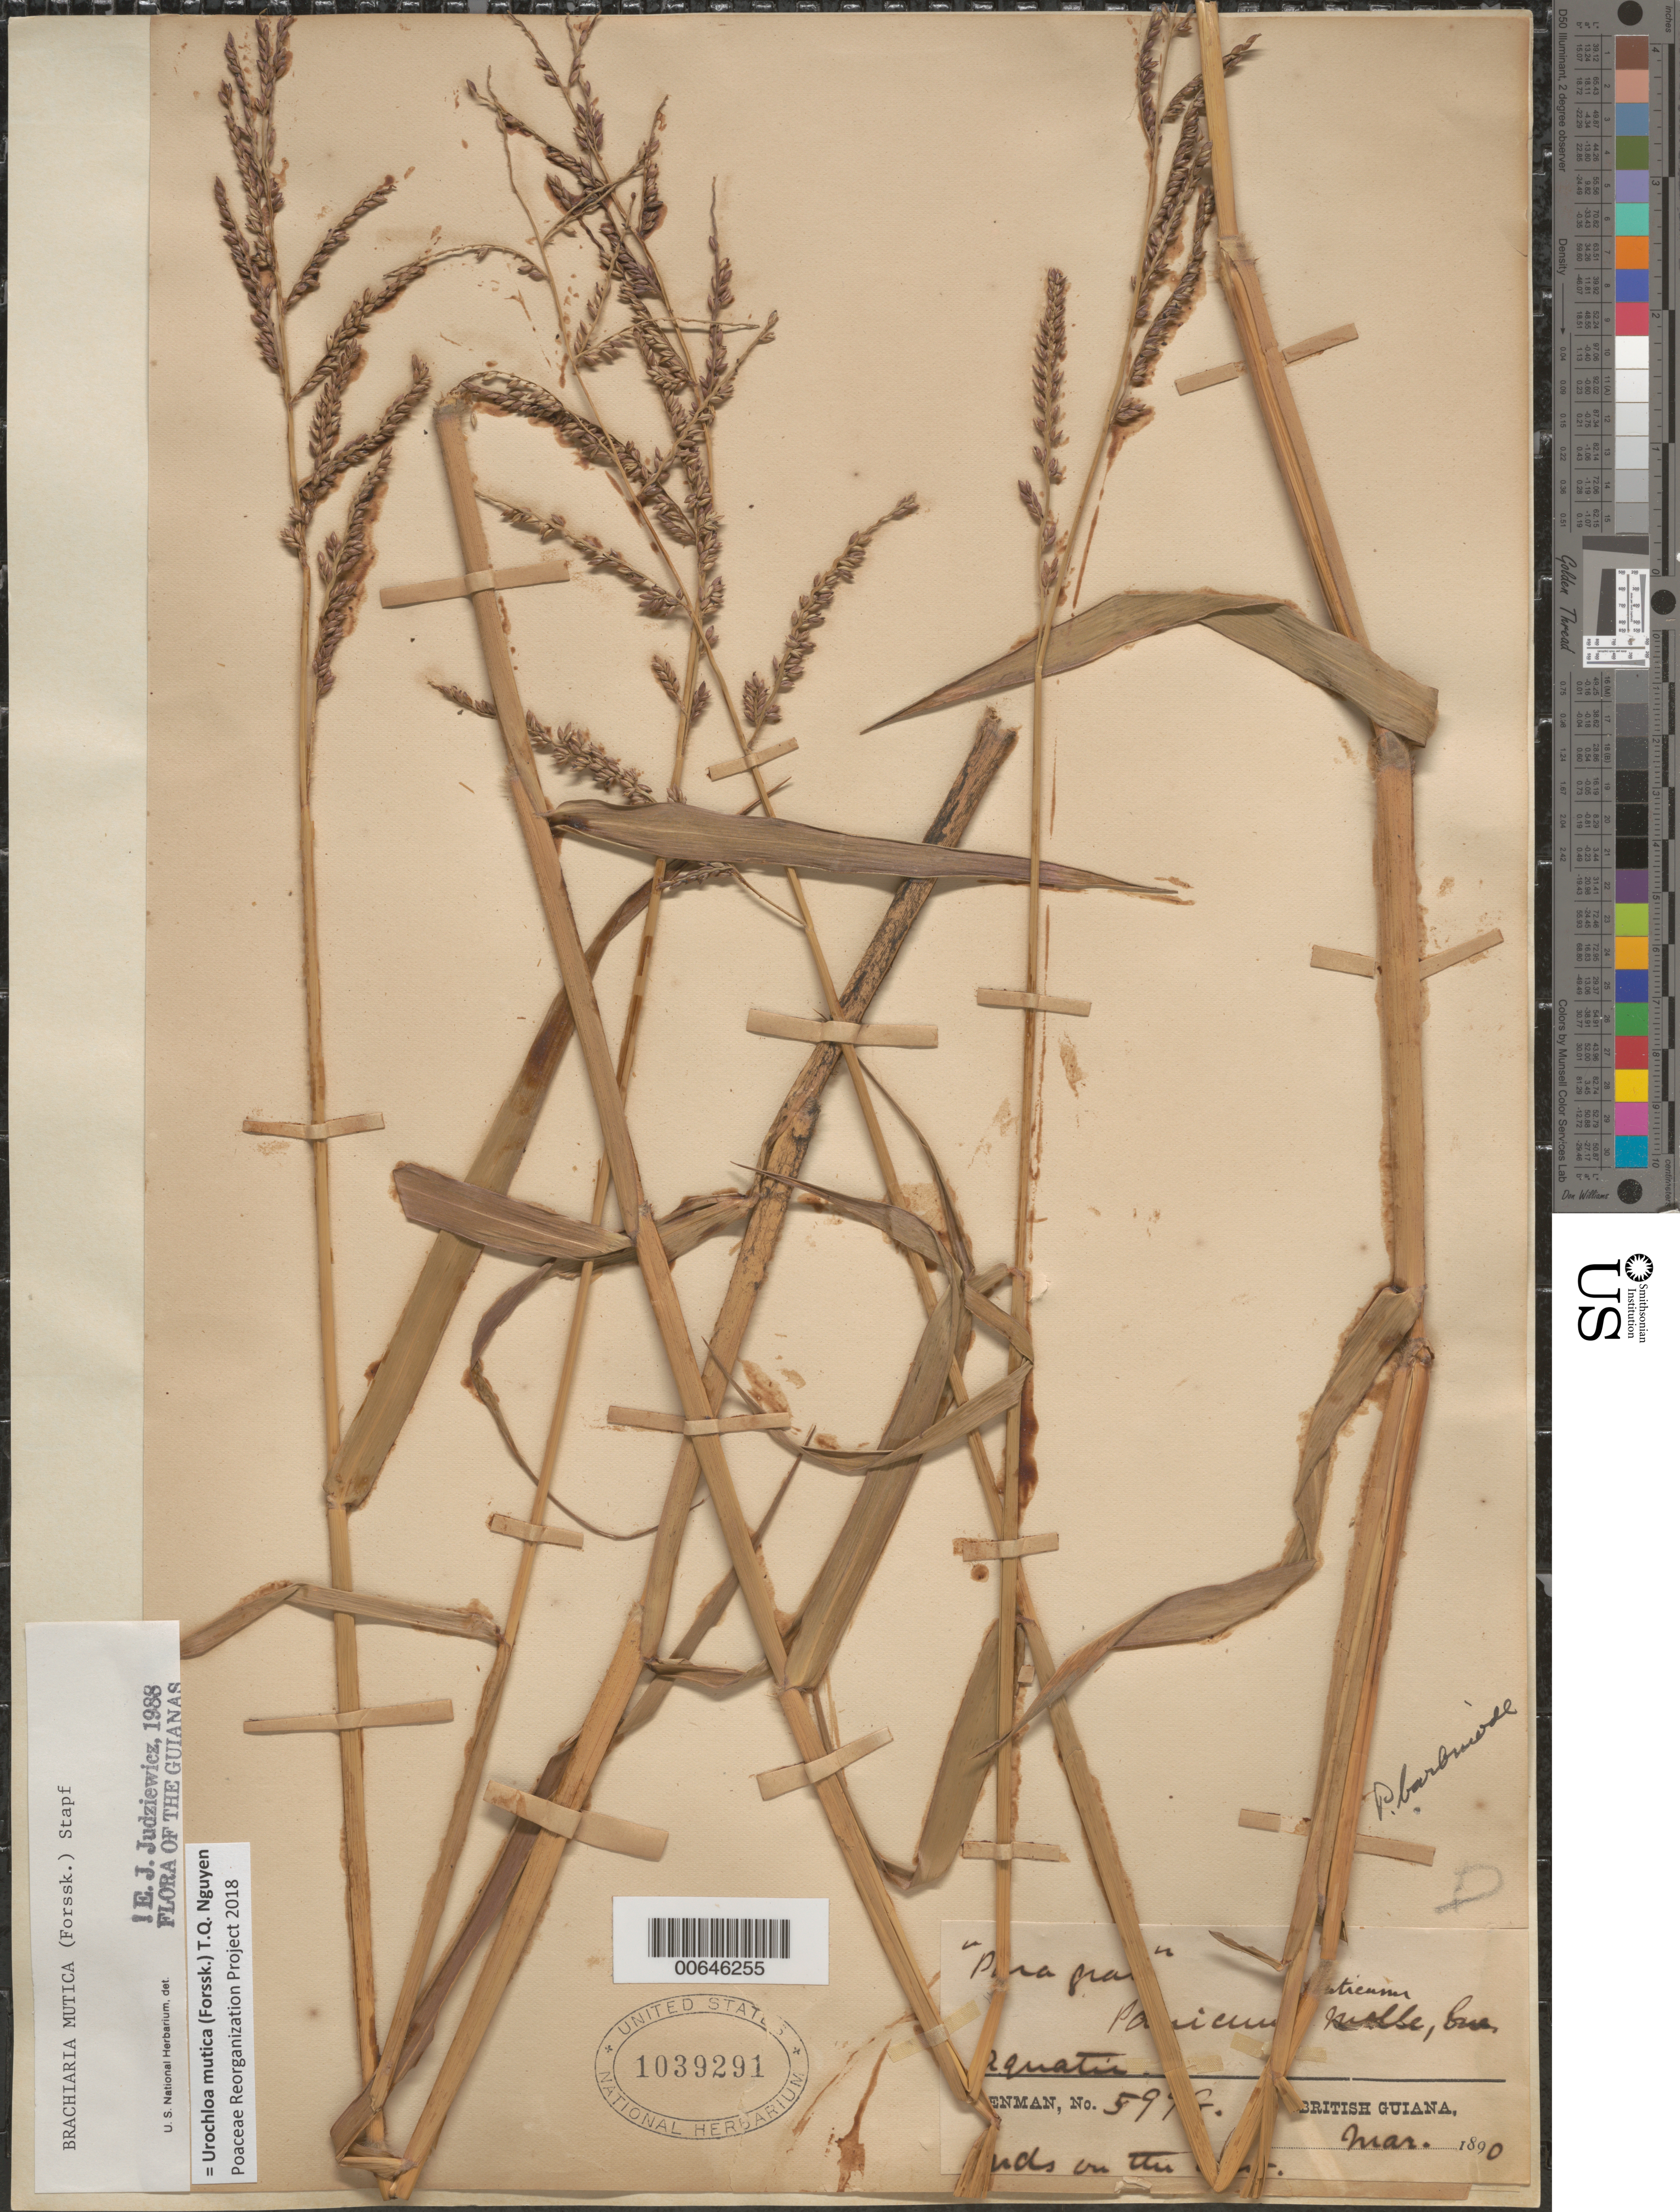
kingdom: Plantae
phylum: Tracheophyta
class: Liliopsida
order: Poales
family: Poaceae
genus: Urochloa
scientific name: Urochloa mutica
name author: (Forssk.) T.Q. Nguyen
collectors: -. Jenman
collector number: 59!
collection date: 1890-03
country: Guyana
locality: British Guiana.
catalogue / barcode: US 1039291